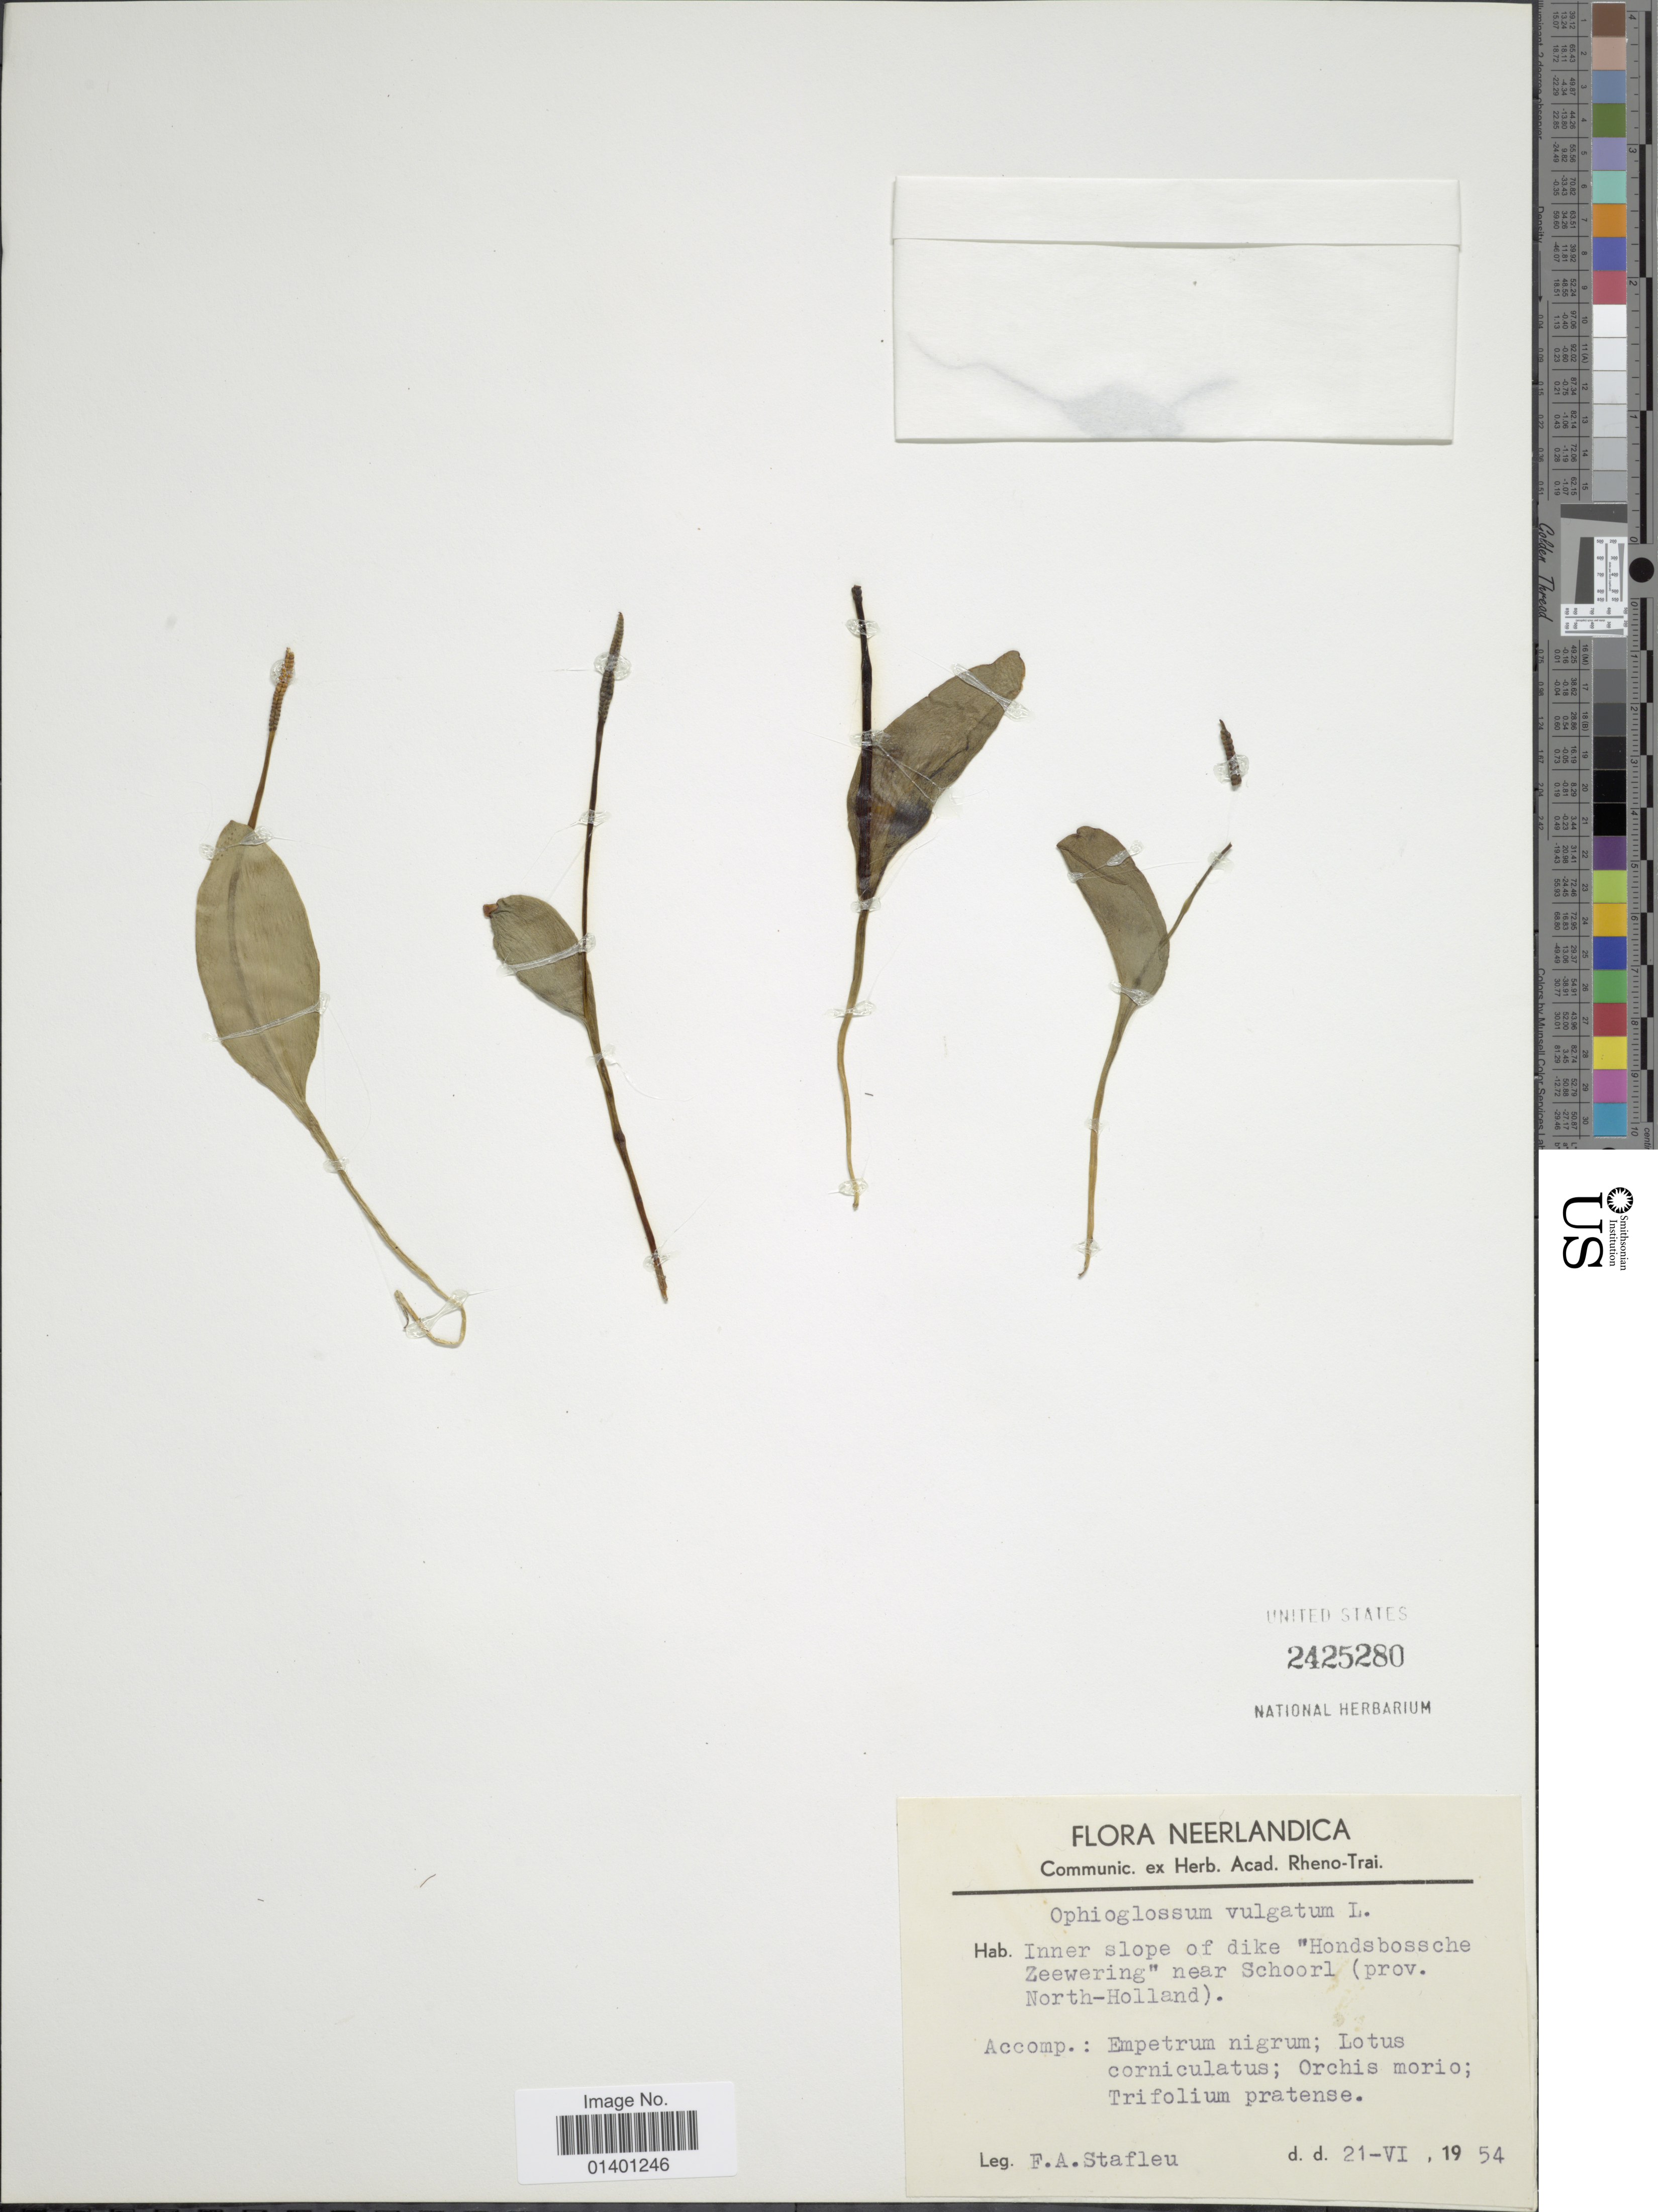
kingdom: Plantae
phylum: Tracheophyta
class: Polypodiopsida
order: Ophioglossales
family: Ophioglossaceae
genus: Ophioglossum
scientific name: Ophioglossum vulgatum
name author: L.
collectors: F. A. Stafleu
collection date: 1954-06-21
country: Netherlands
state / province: Noord Holland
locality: Inner slope of dike "Hondsbossche Zeewering" near Schoorl (prov. North-Holland)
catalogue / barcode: US 2425280